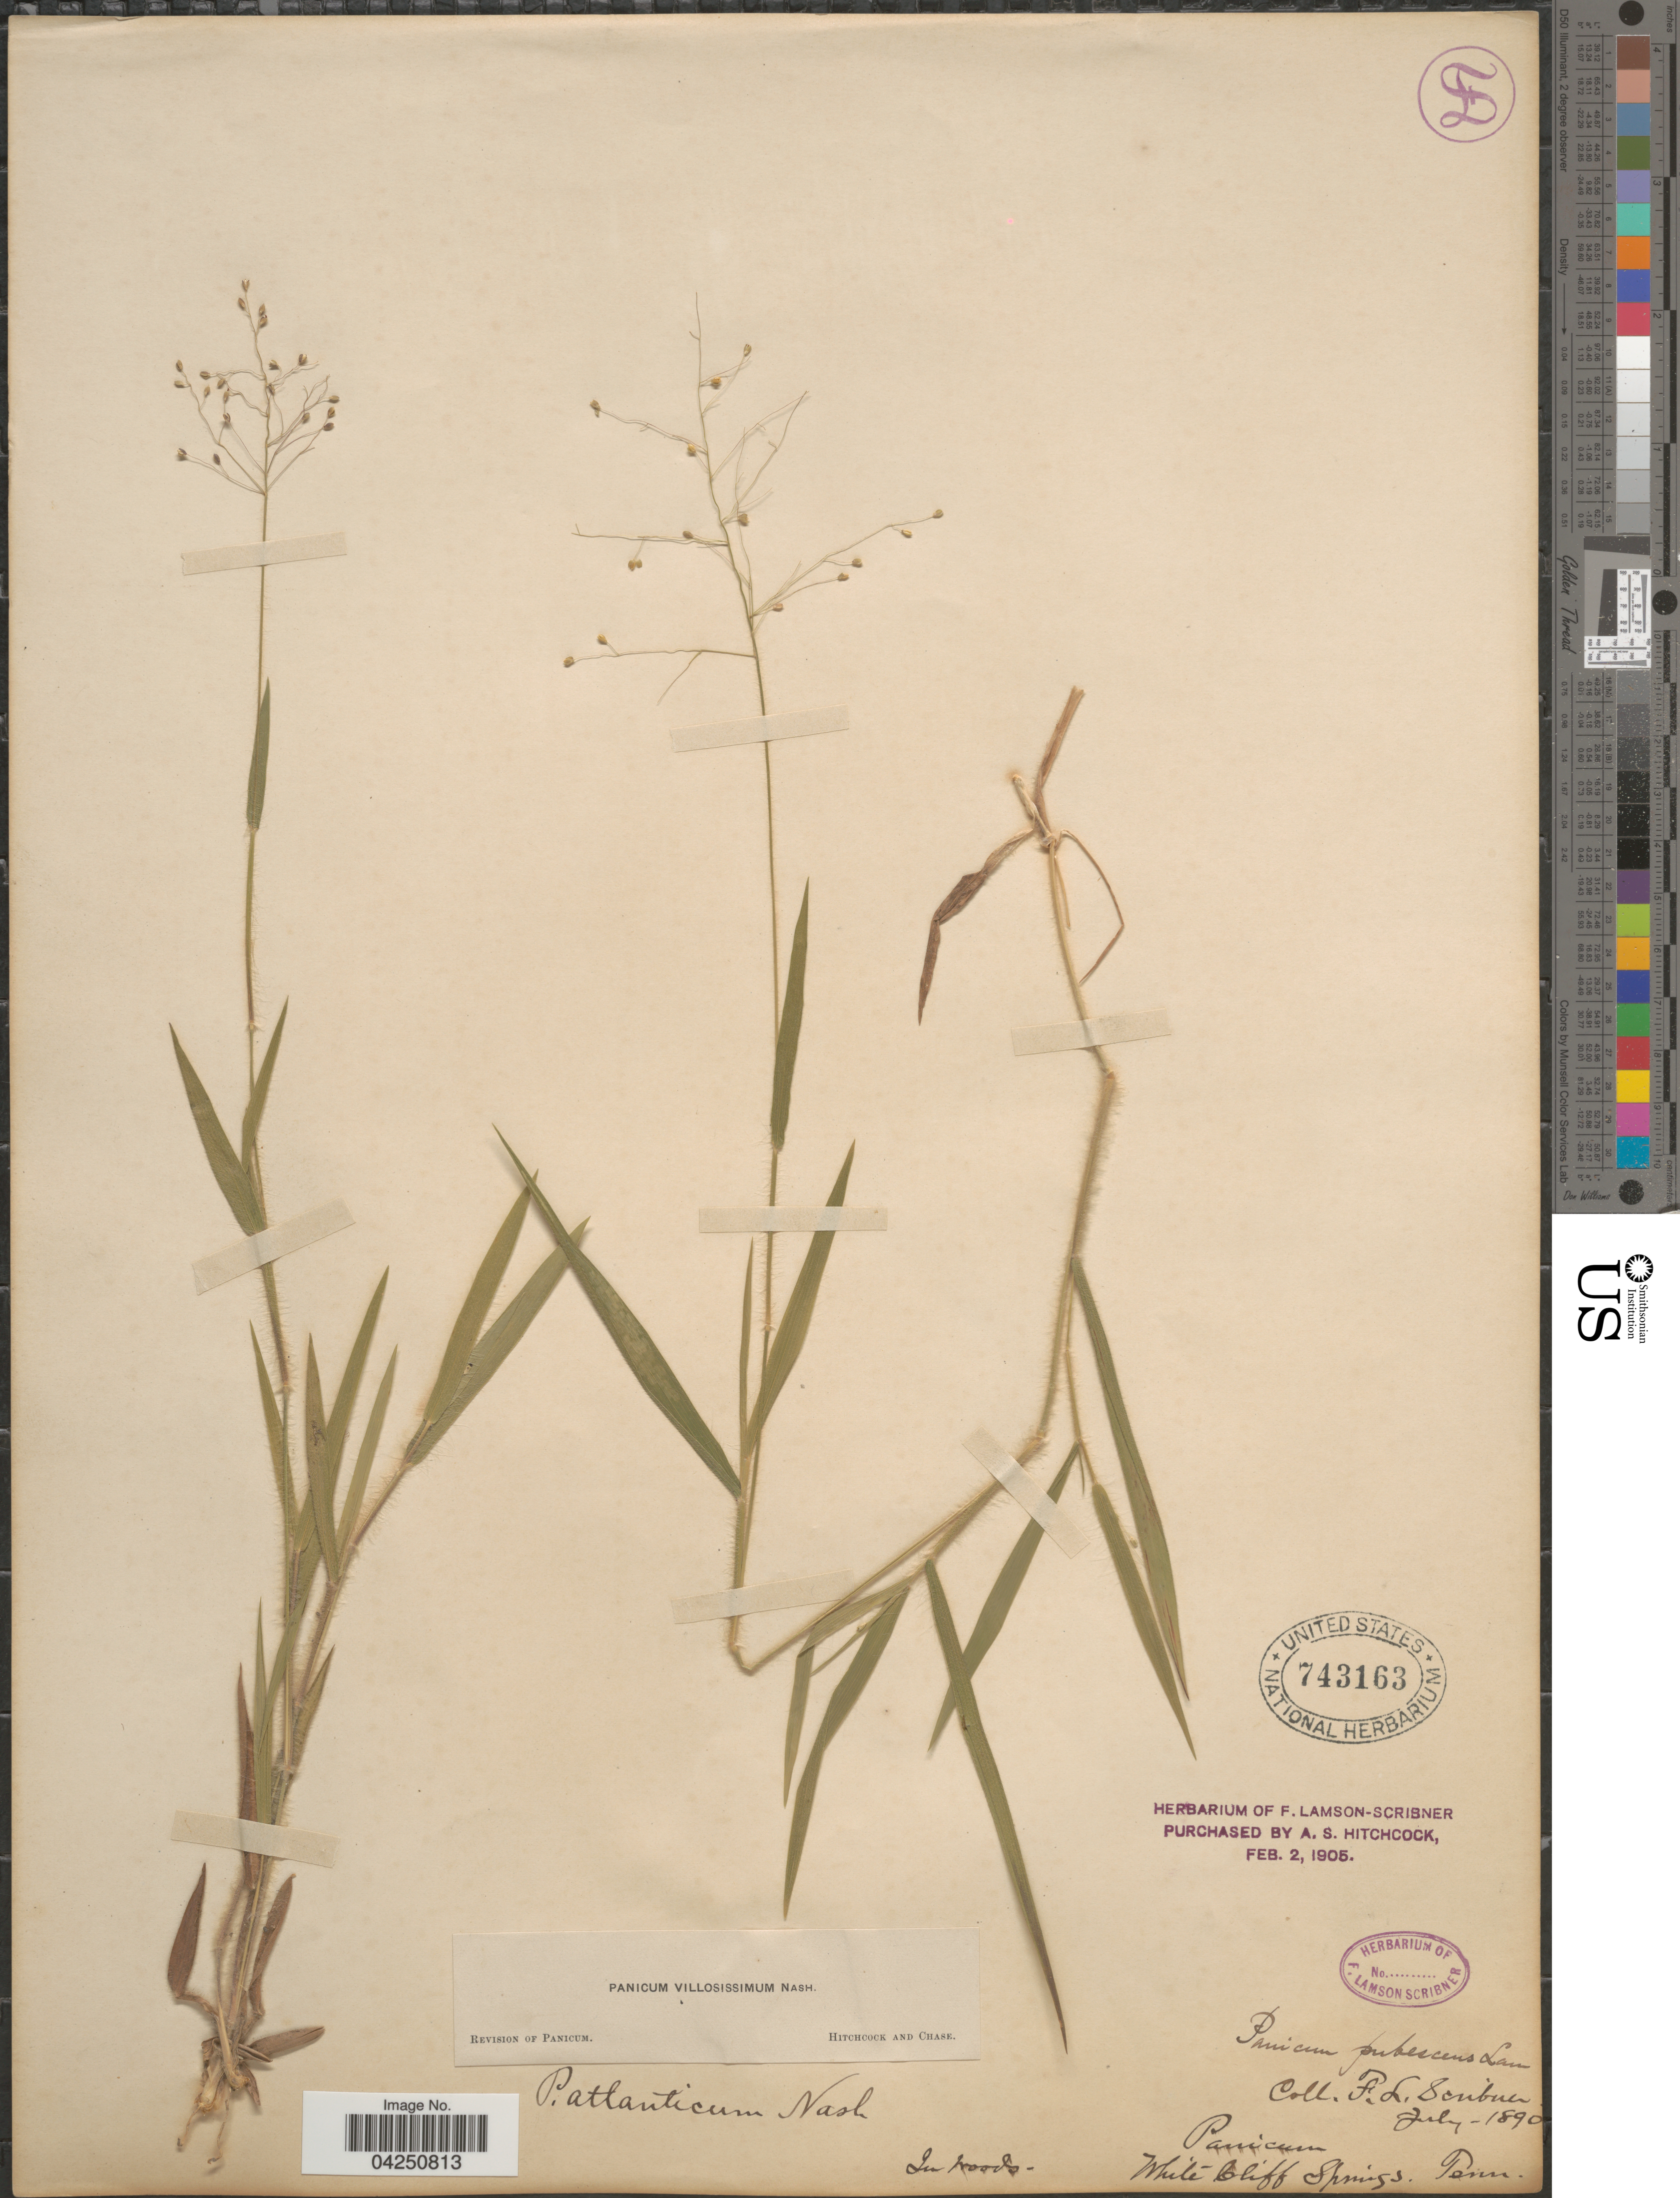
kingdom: Plantae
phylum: Tracheophyta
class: Liliopsida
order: Poales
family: Poaceae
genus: Dichanthelium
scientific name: Dichanthelium acuminatum var. acuminatum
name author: (Sw.) Gould & C.A. Clark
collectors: F. L. Scribner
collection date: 1890-07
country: United States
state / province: Tennessee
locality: White Cliff Springs.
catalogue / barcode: US 743163